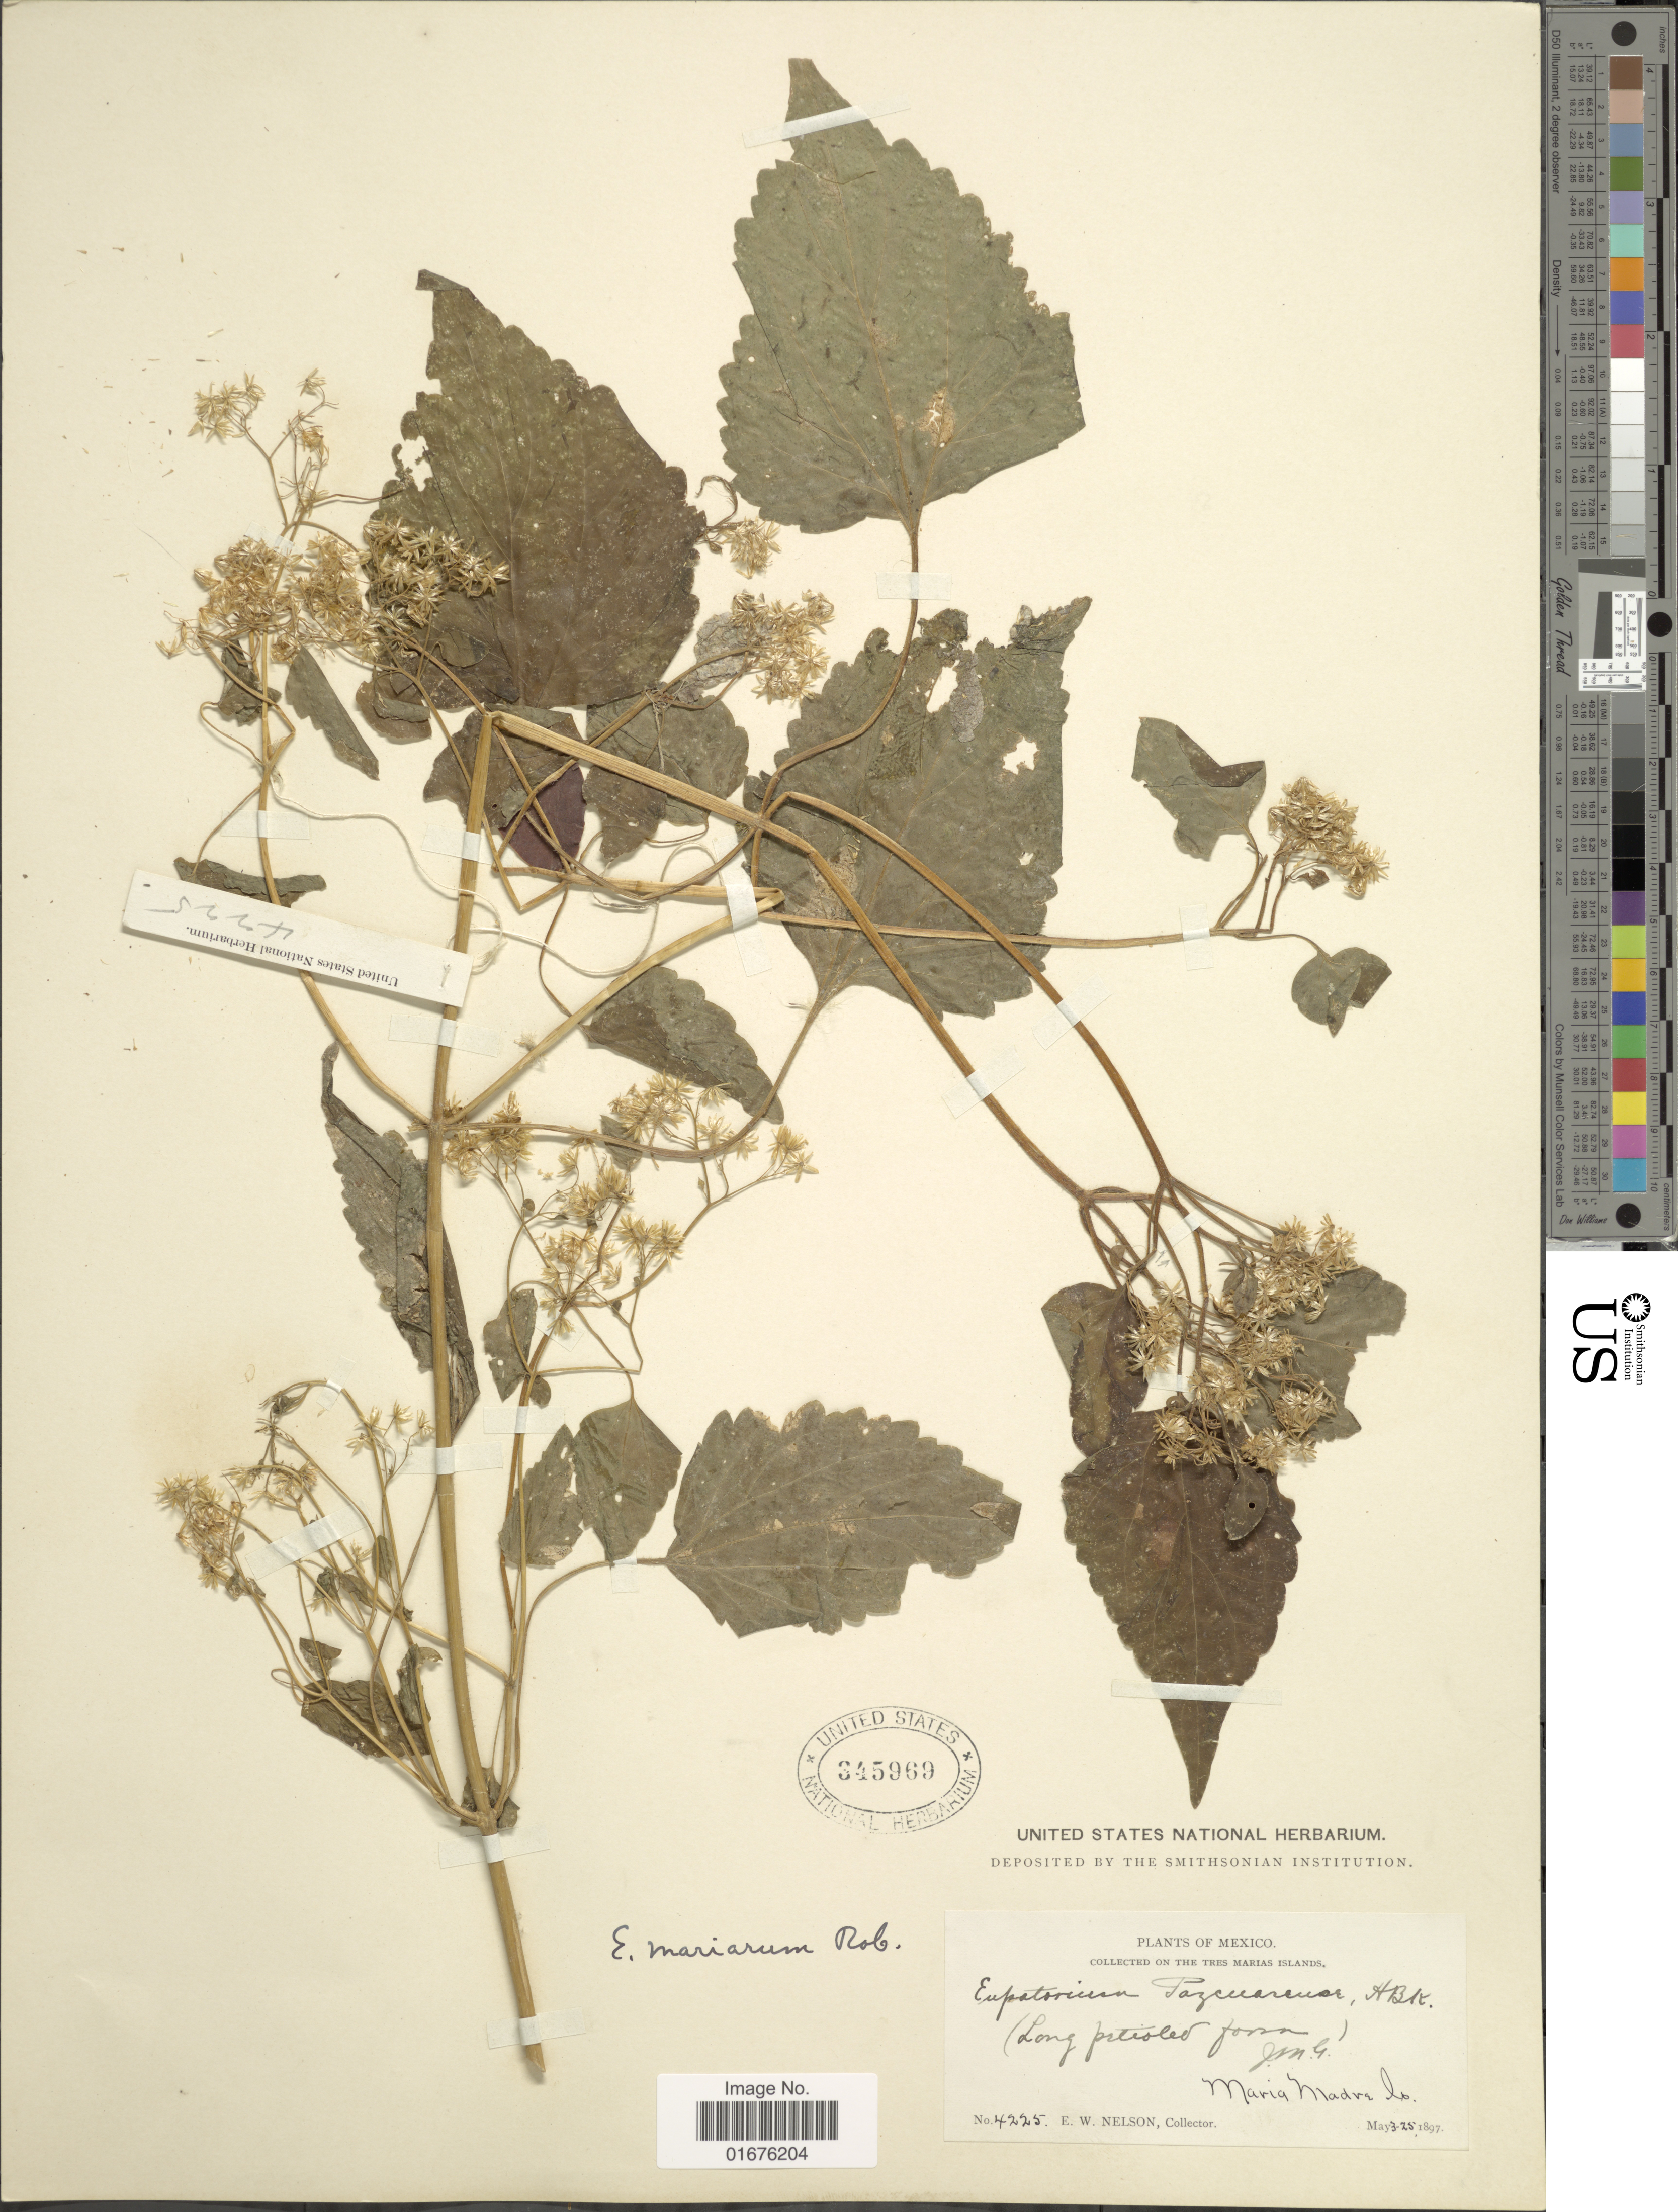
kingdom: Plantae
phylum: Tracheophyta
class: Magnoliopsida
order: Asterales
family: Asteraceae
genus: Ageratina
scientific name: Ageratina mariarum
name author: (B.L. Rob.) R.M. King & H. Rob.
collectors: E. W. Nelson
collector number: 4225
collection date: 1897-05-03/1897-05-25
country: Mexico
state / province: Nayarit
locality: Tres Marias Islands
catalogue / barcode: US 345969